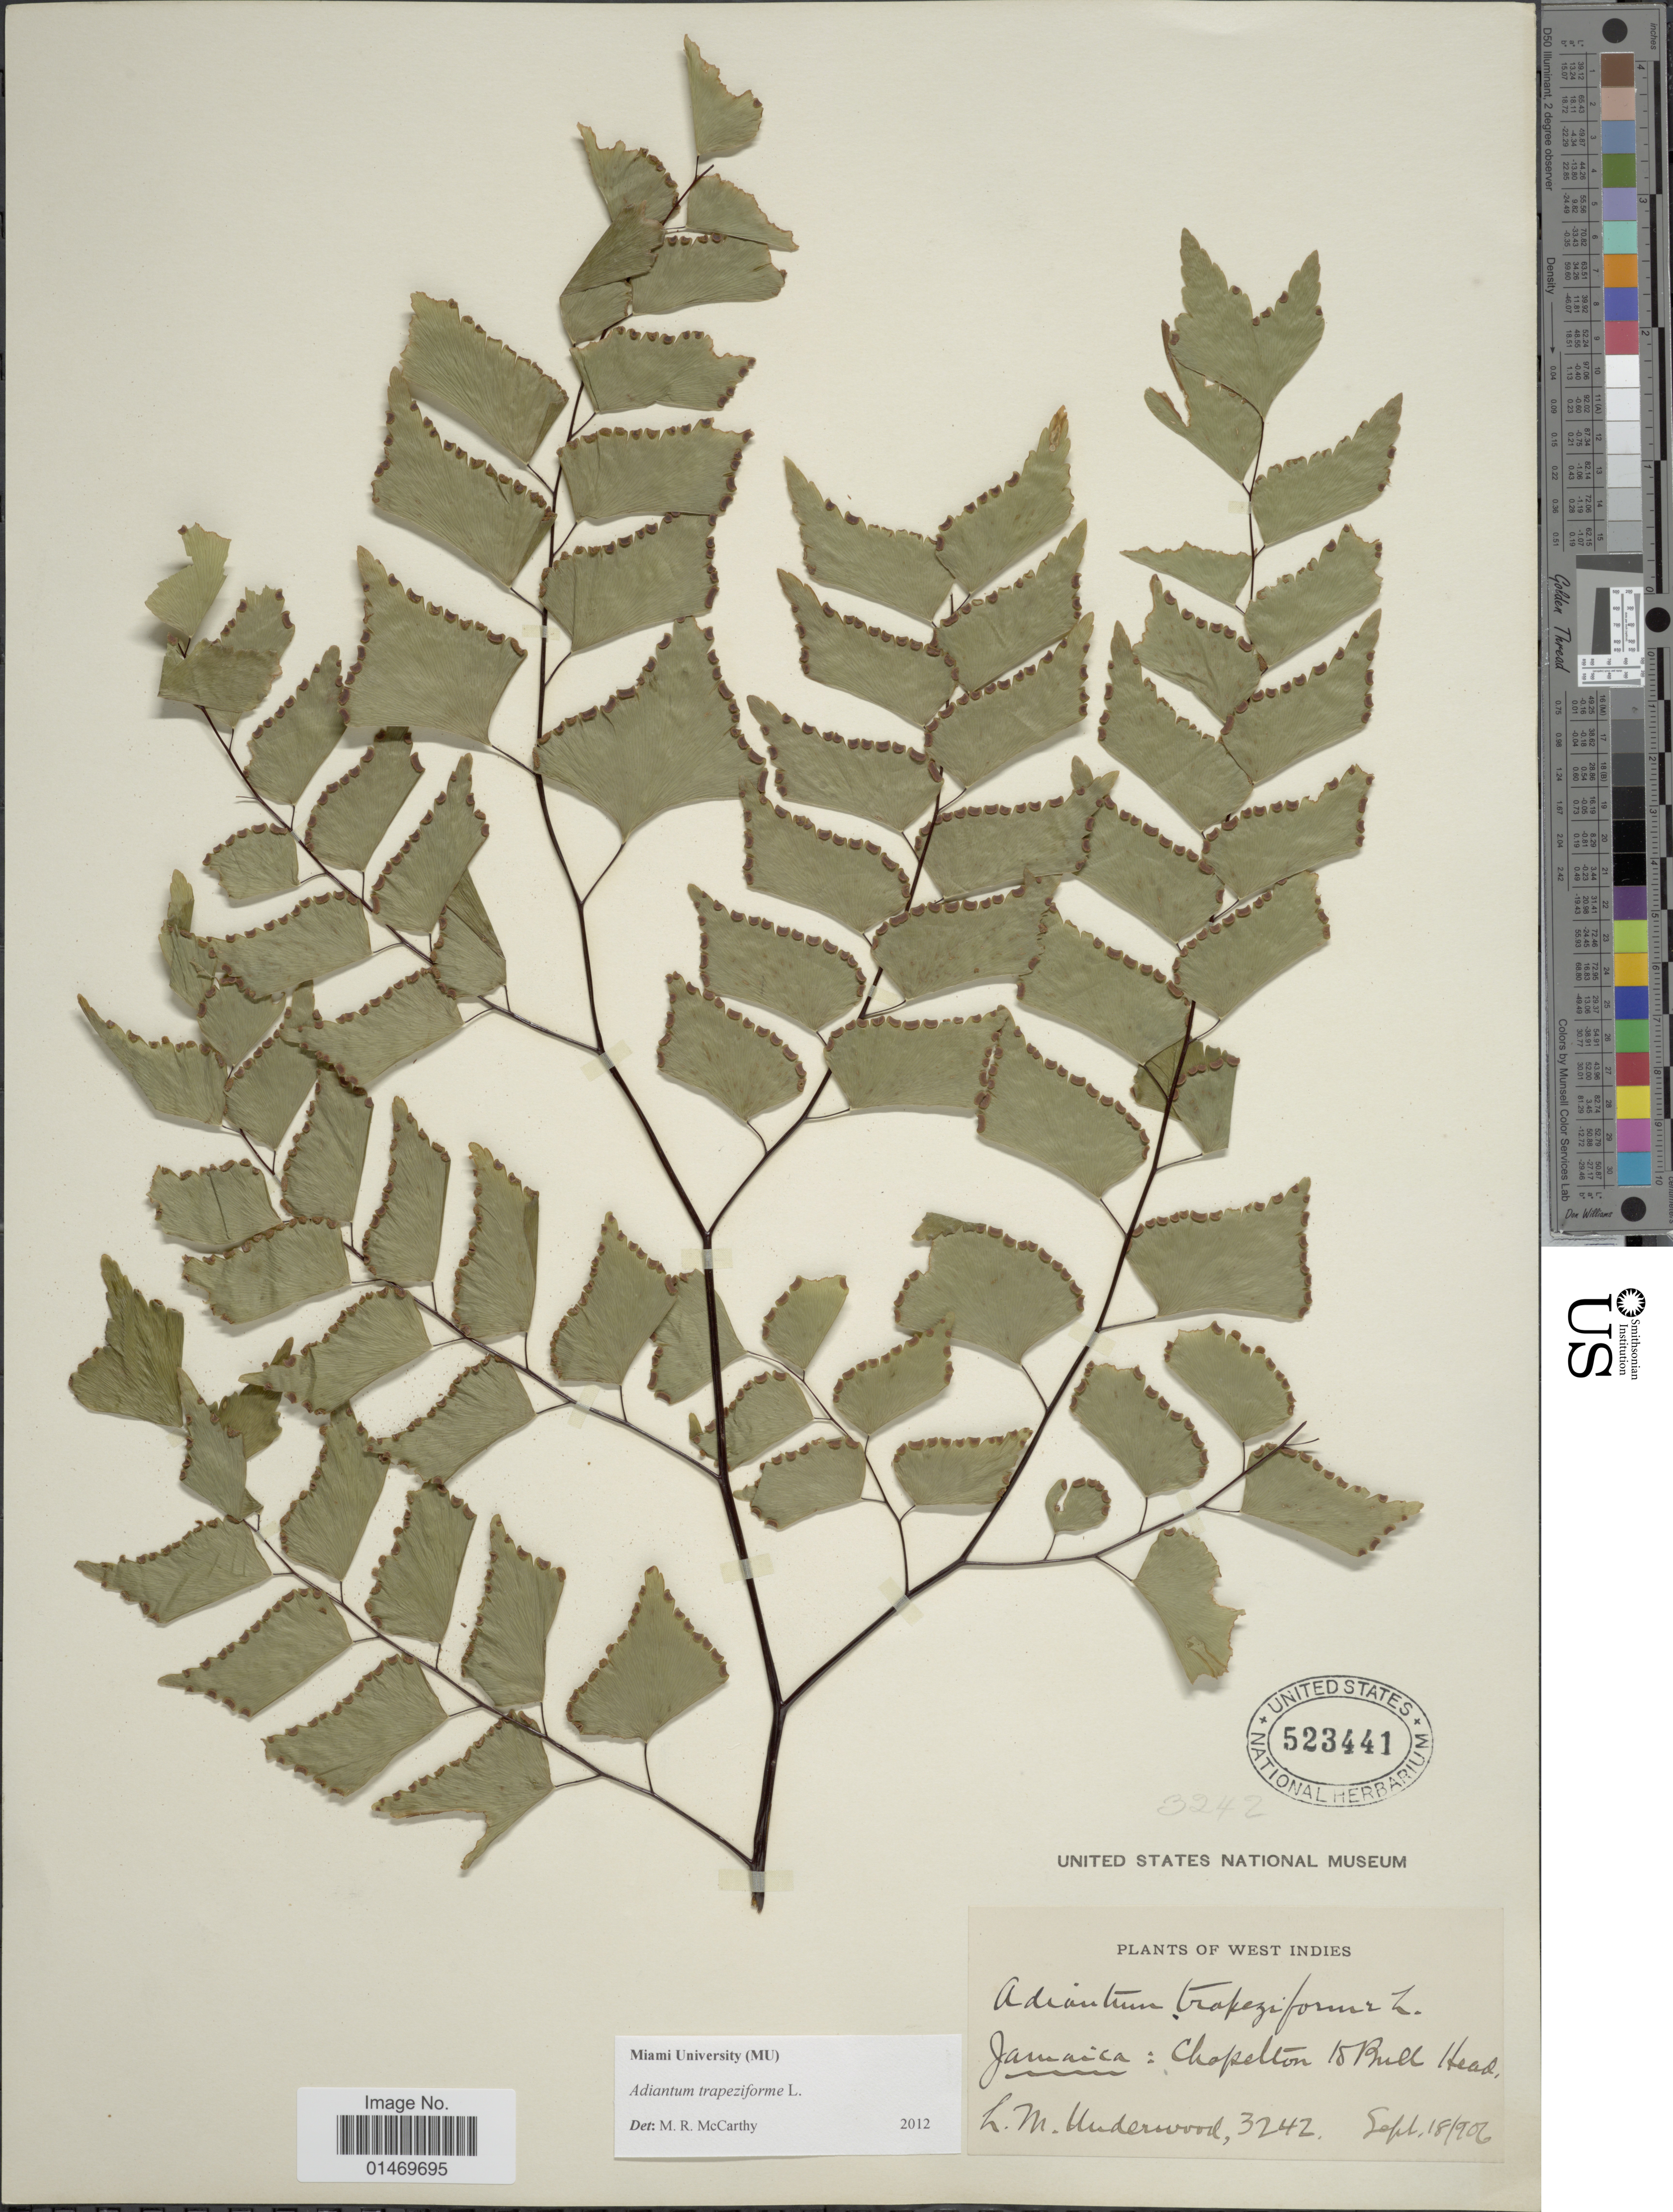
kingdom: Plantae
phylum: Tracheophyta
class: Polypodiopsida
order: Polypodiales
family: Pteridaceae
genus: Adiantum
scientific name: Adiantum trapeziforme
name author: L.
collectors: L. M. Underwood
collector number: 3242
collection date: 1906-09-18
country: Jamaica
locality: Jamaica, Chapelton to Bull Head. [interpreted]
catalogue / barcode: US 523441